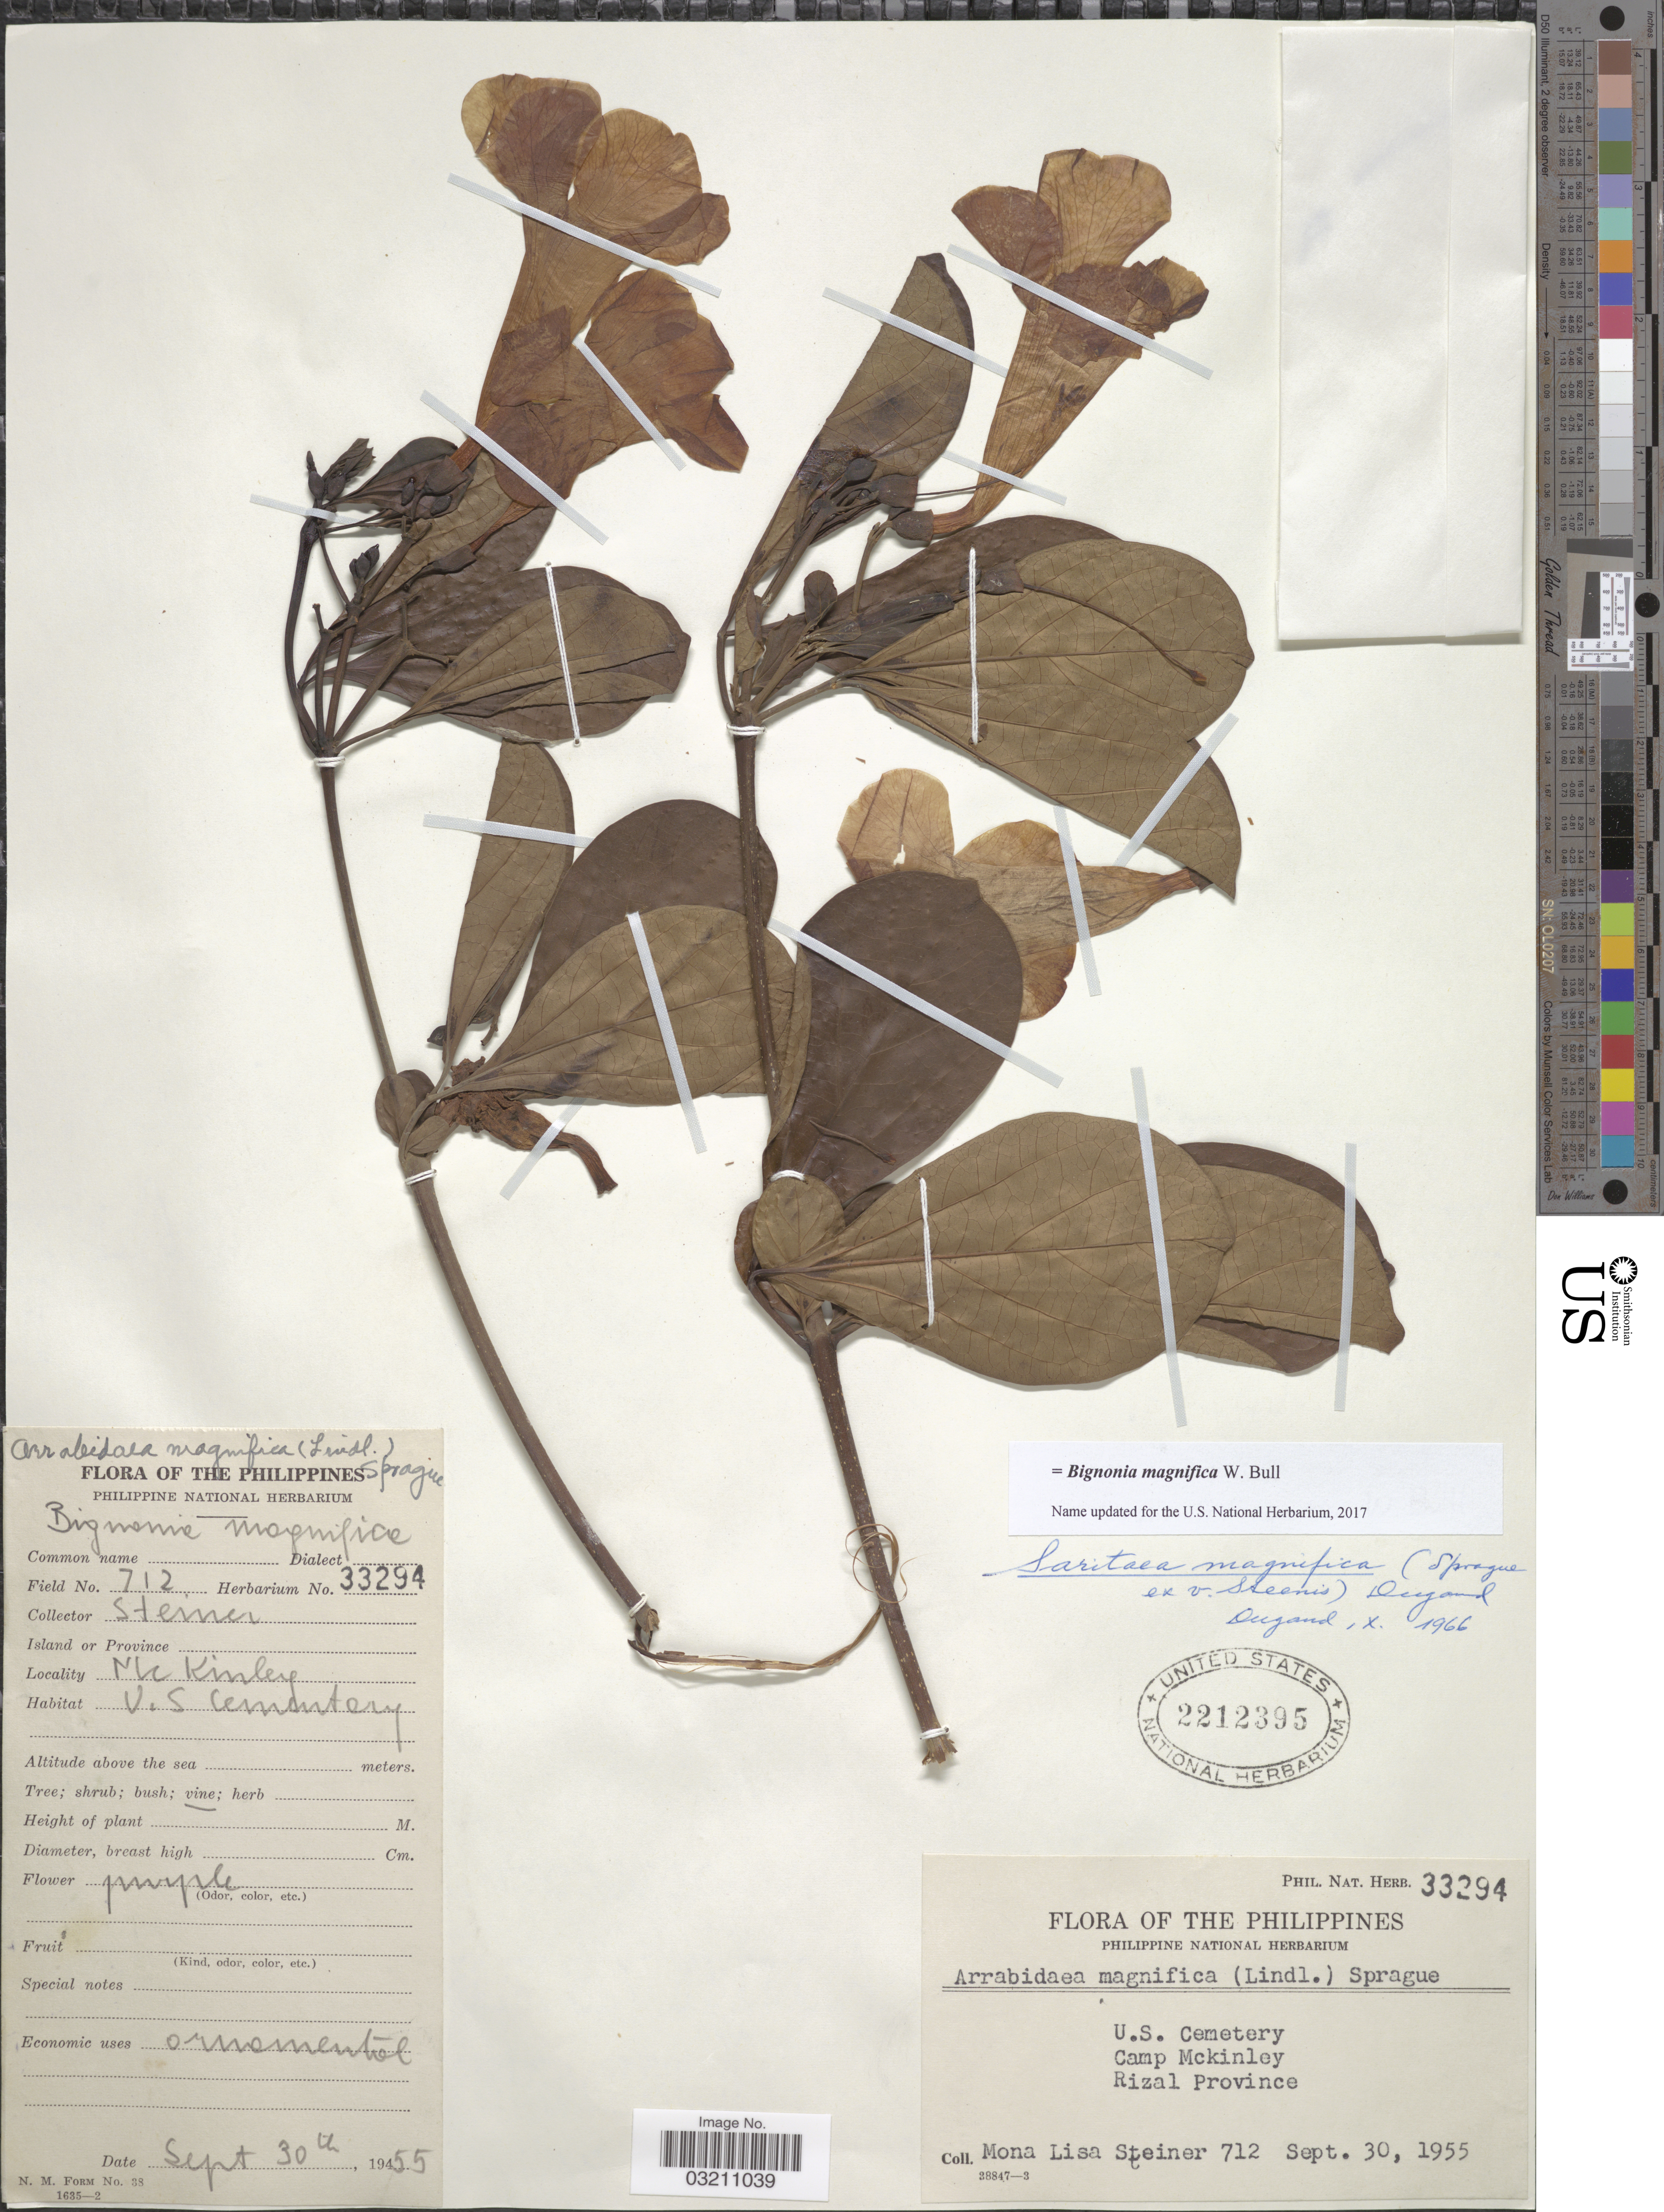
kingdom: Plantae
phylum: Tracheophyta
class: Magnoliopsida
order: Lamiales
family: Bignoniaceae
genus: Bignonia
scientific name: Bignonia magnifica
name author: W. Bull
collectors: M. Steiner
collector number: Phil. Nat. Herb. 33294/712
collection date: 1955-09-30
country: Philippines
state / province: Calabarzon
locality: U.S. Cemetery. Camp Mckinley. Rizal Province.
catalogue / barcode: US 2212395